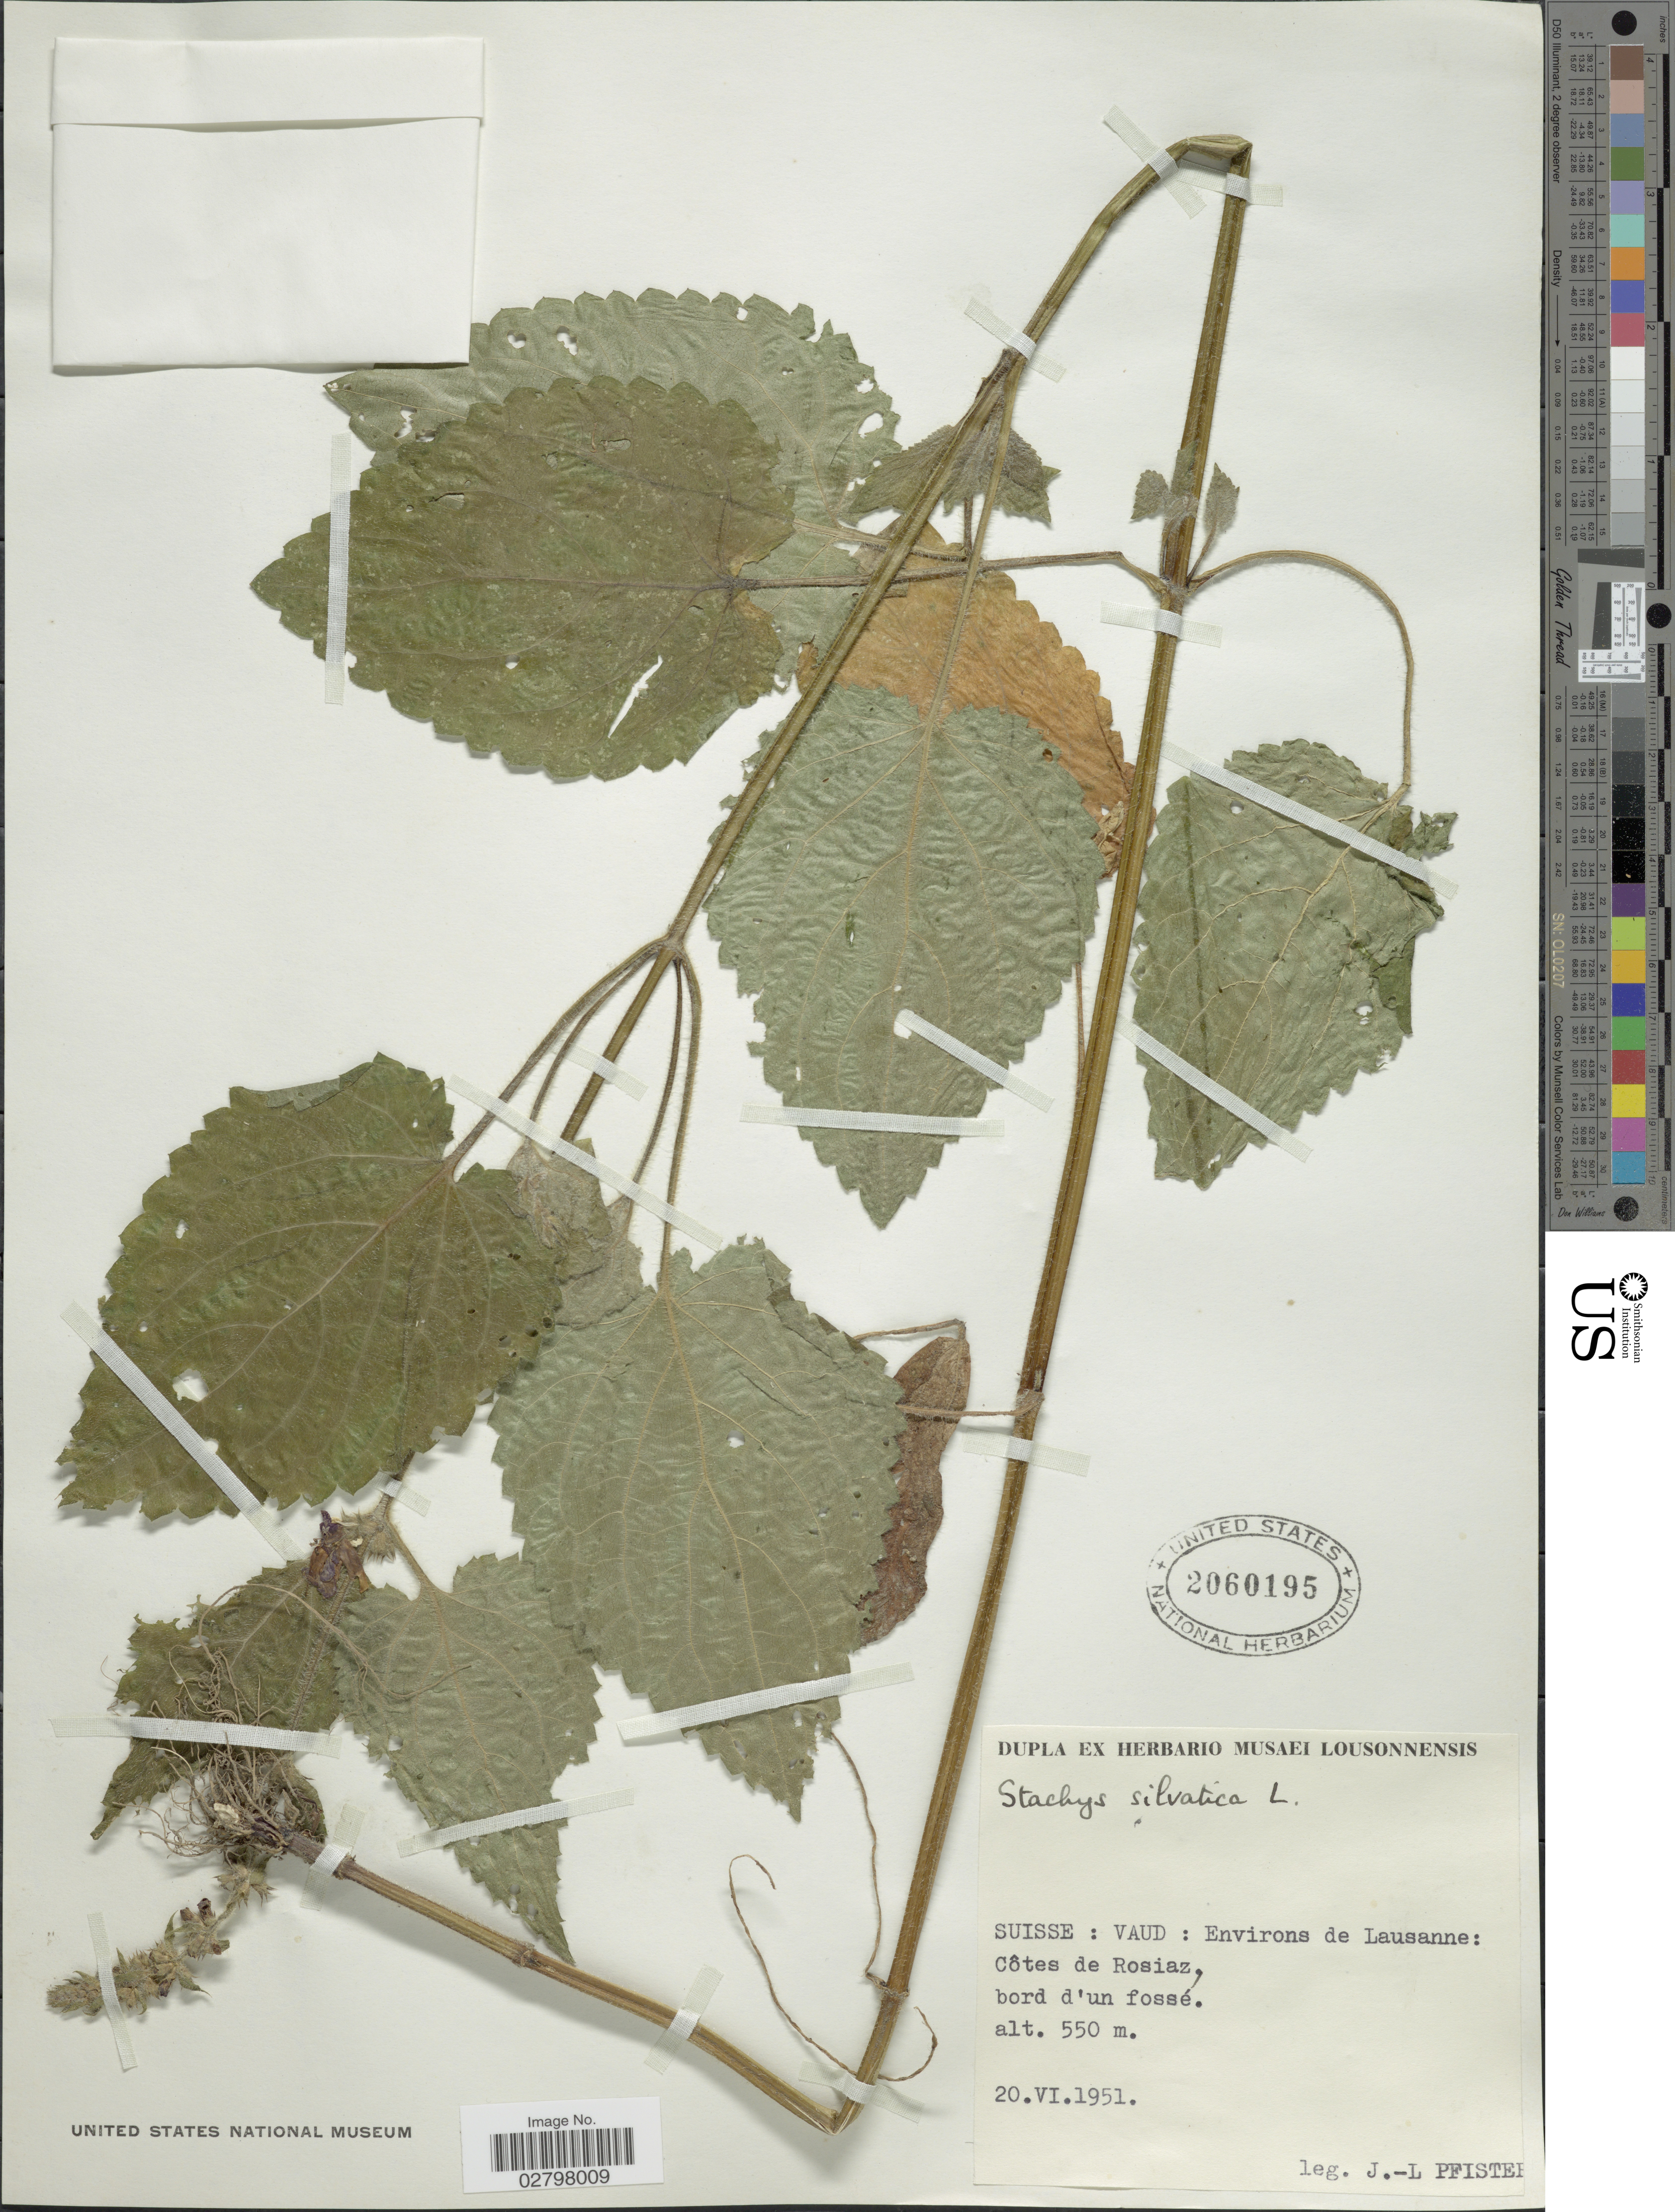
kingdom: Plantae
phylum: Tracheophyta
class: Magnoliopsida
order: Lamiales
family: Lamiaceae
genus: Stachys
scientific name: Stachys sylvatica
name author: L.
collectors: J. Pfister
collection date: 1951-06-20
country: Switzerland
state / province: Vaud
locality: Suisse, Environs de Lausanne: Côtes de Rosiaz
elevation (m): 550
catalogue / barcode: US 2060195